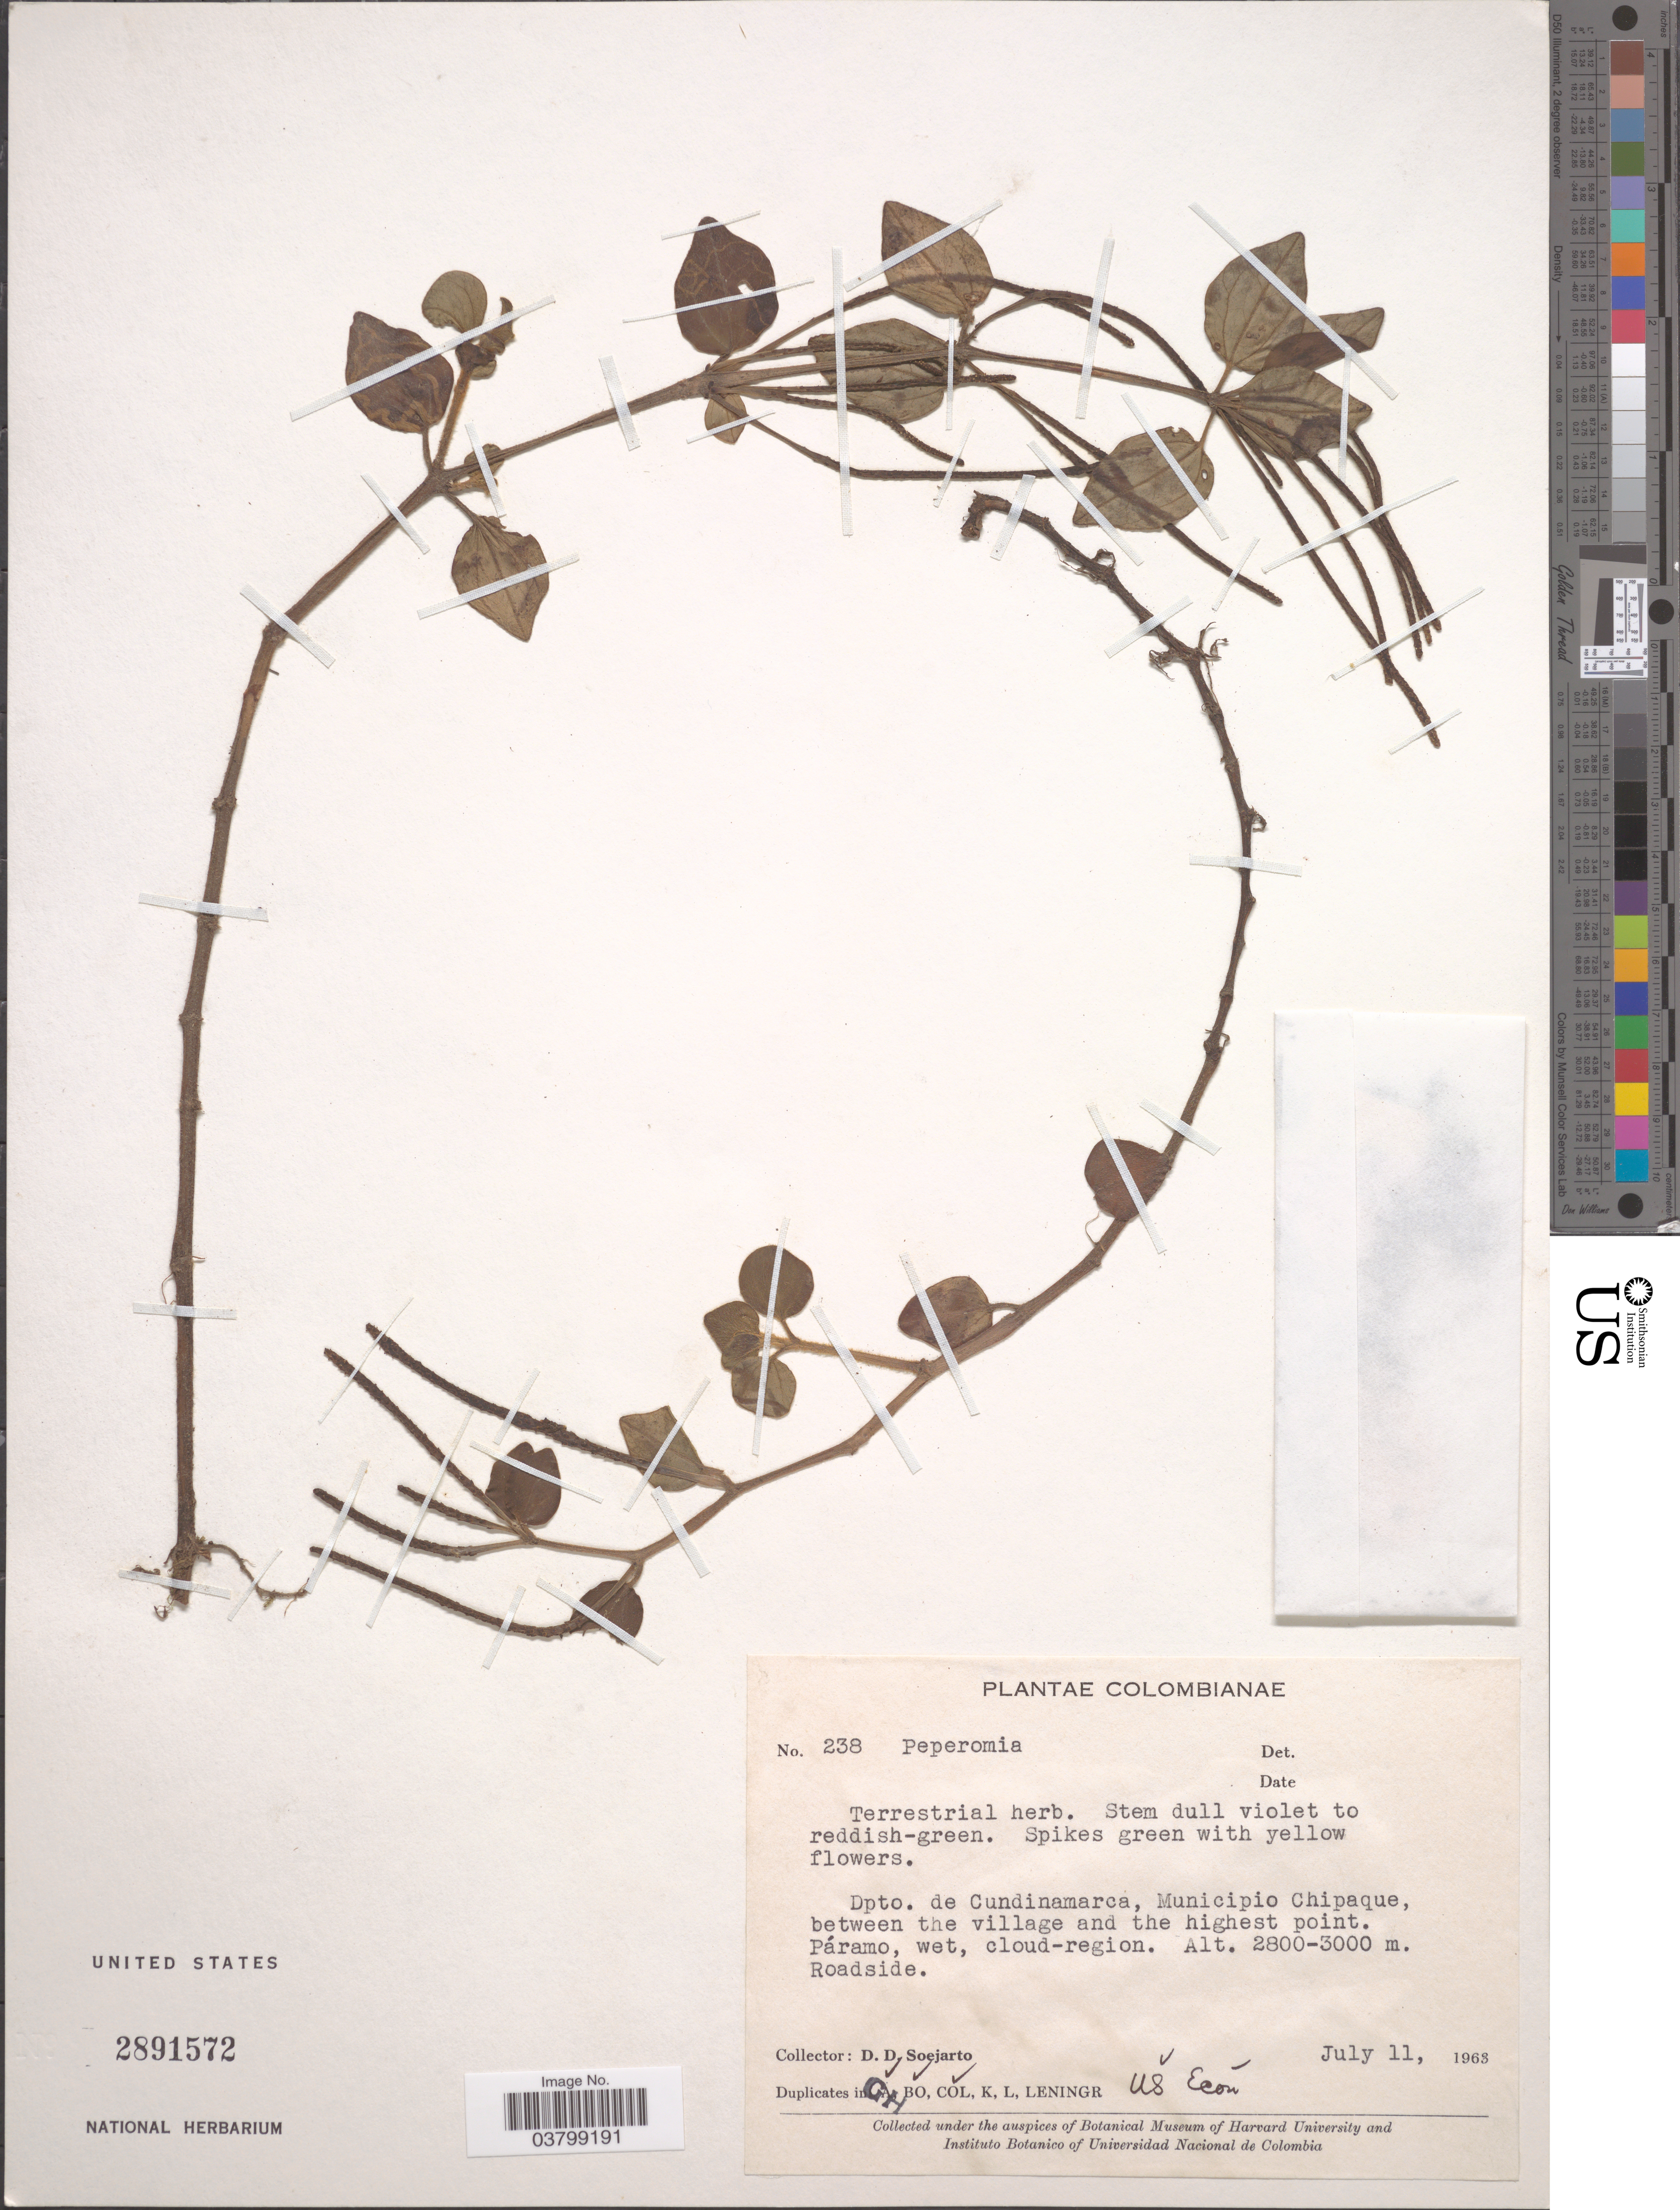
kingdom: Plantae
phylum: Tracheophyta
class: Magnoliopsida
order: Piperales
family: Piperaceae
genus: Peperomia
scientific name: Peperomia sp.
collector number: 238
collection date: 1963-07-11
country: Colombia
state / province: Cundinamarca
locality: Dpto. de Cundinamarca, Municipio Chipaque, between the village and the highest point. Páramo, wet , cloud-region.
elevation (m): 2800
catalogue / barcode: US 2891572